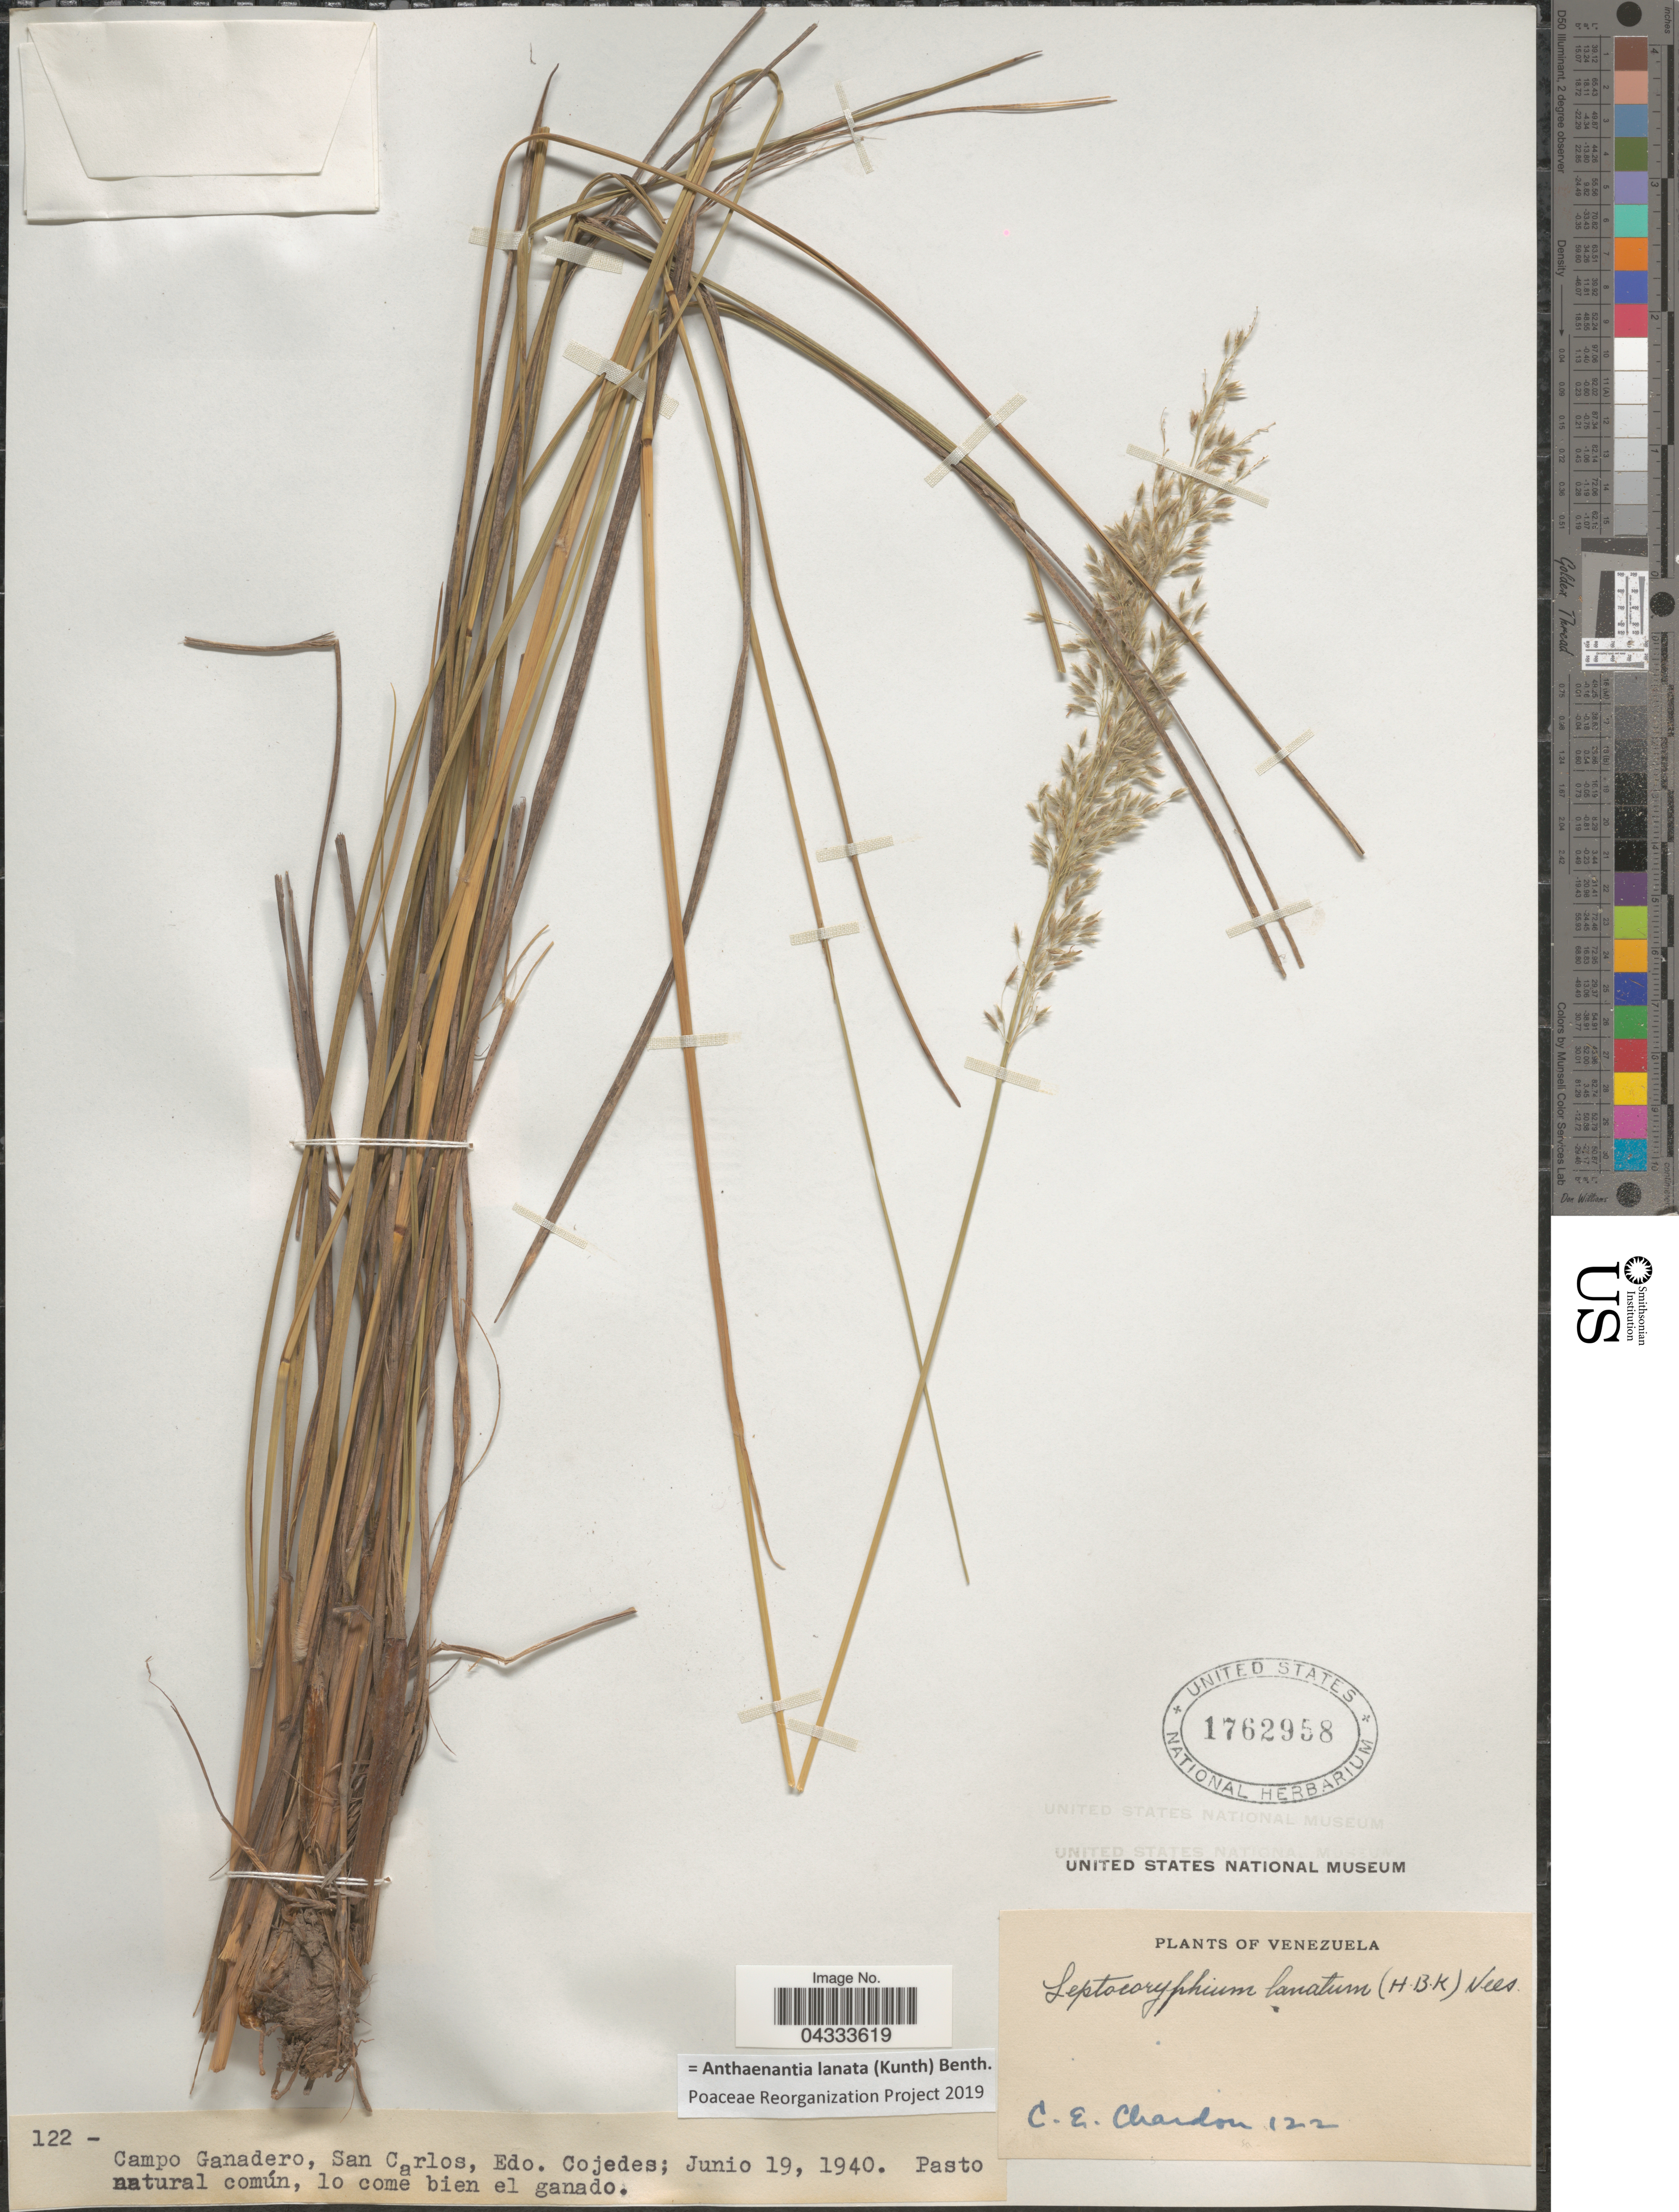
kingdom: Plantae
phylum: Tracheophyta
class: Liliopsida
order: Poales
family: Poaceae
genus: Anthaenantia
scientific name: Anthaenantia lanata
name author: (Kunth) Benth.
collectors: C. E. Chardón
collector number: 122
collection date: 1940-06-19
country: Venezuela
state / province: Cojedes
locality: Campo Ganadero, San Carlos.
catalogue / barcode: US 1762958